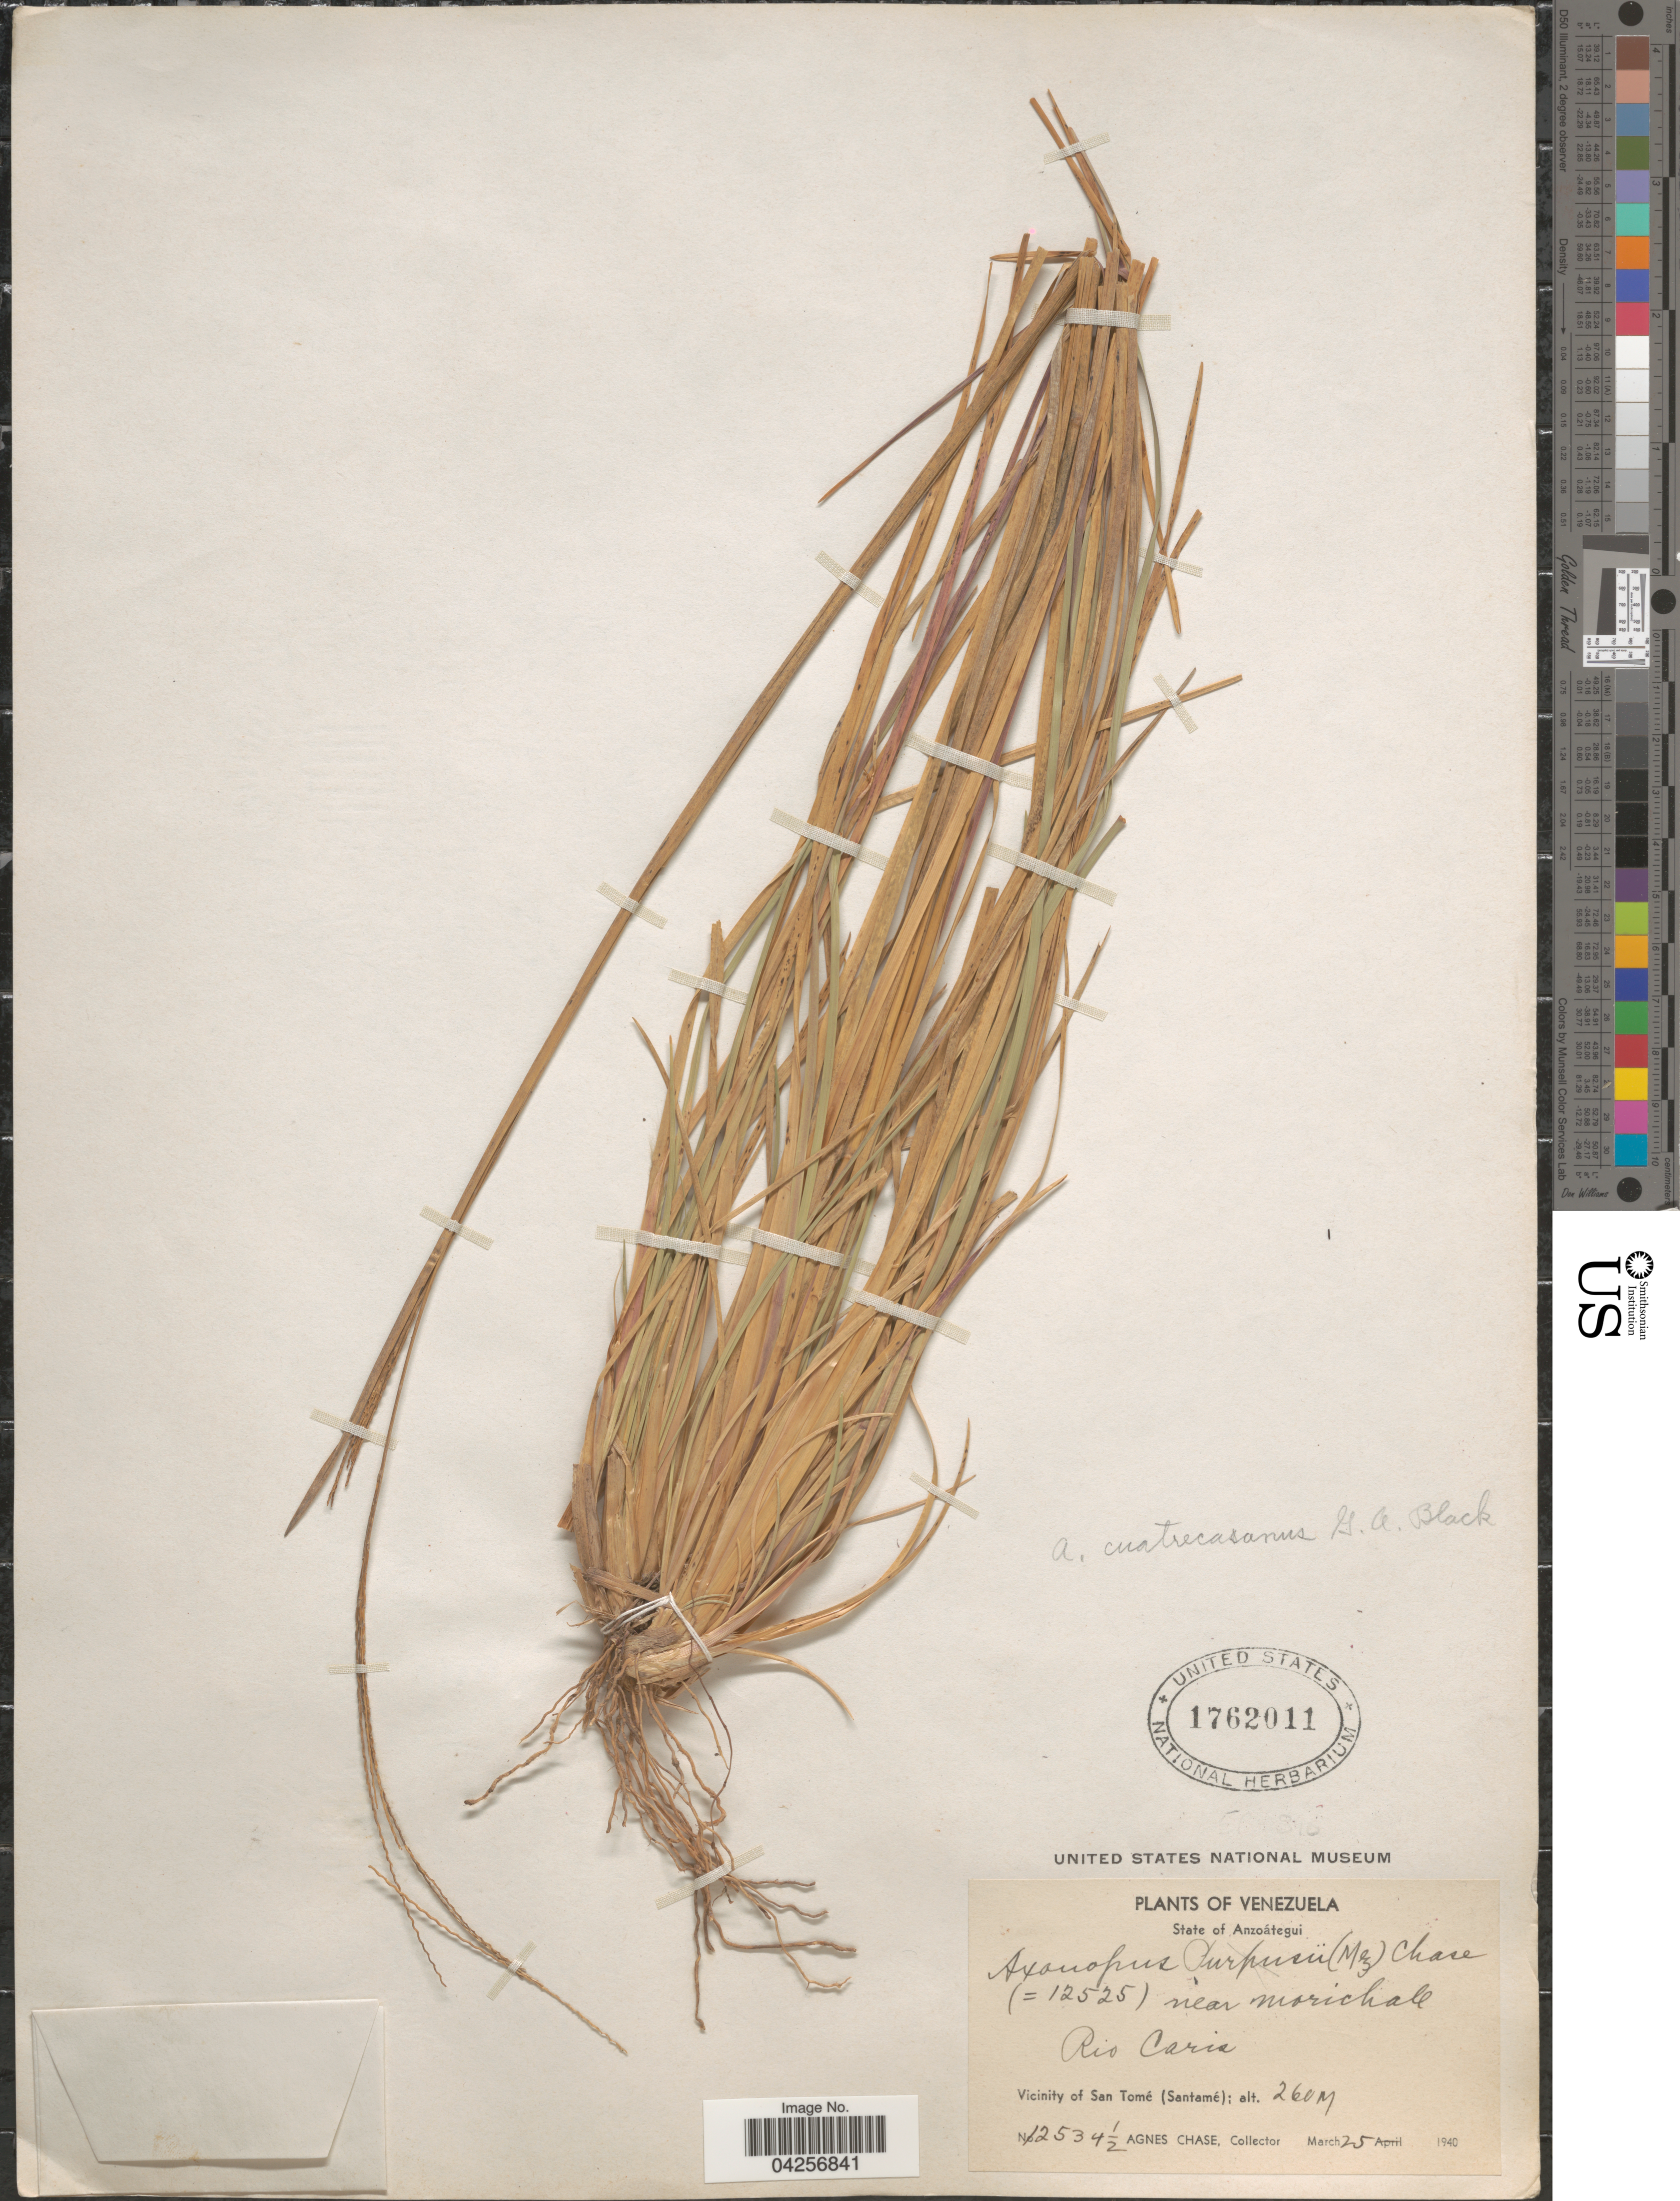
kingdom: Plantae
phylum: Tracheophyta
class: Liliopsida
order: Poales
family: Poaceae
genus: Axonopus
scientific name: Axonopus cuatrecasasii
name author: G.A. Black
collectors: A. Chase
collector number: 12534 1/2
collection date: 1940-03-25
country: Venezuela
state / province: Anzoategui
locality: Near Morichall. Rio Caris. Vicinity of San Tomé (Santamé).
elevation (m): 260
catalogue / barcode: US 1762011